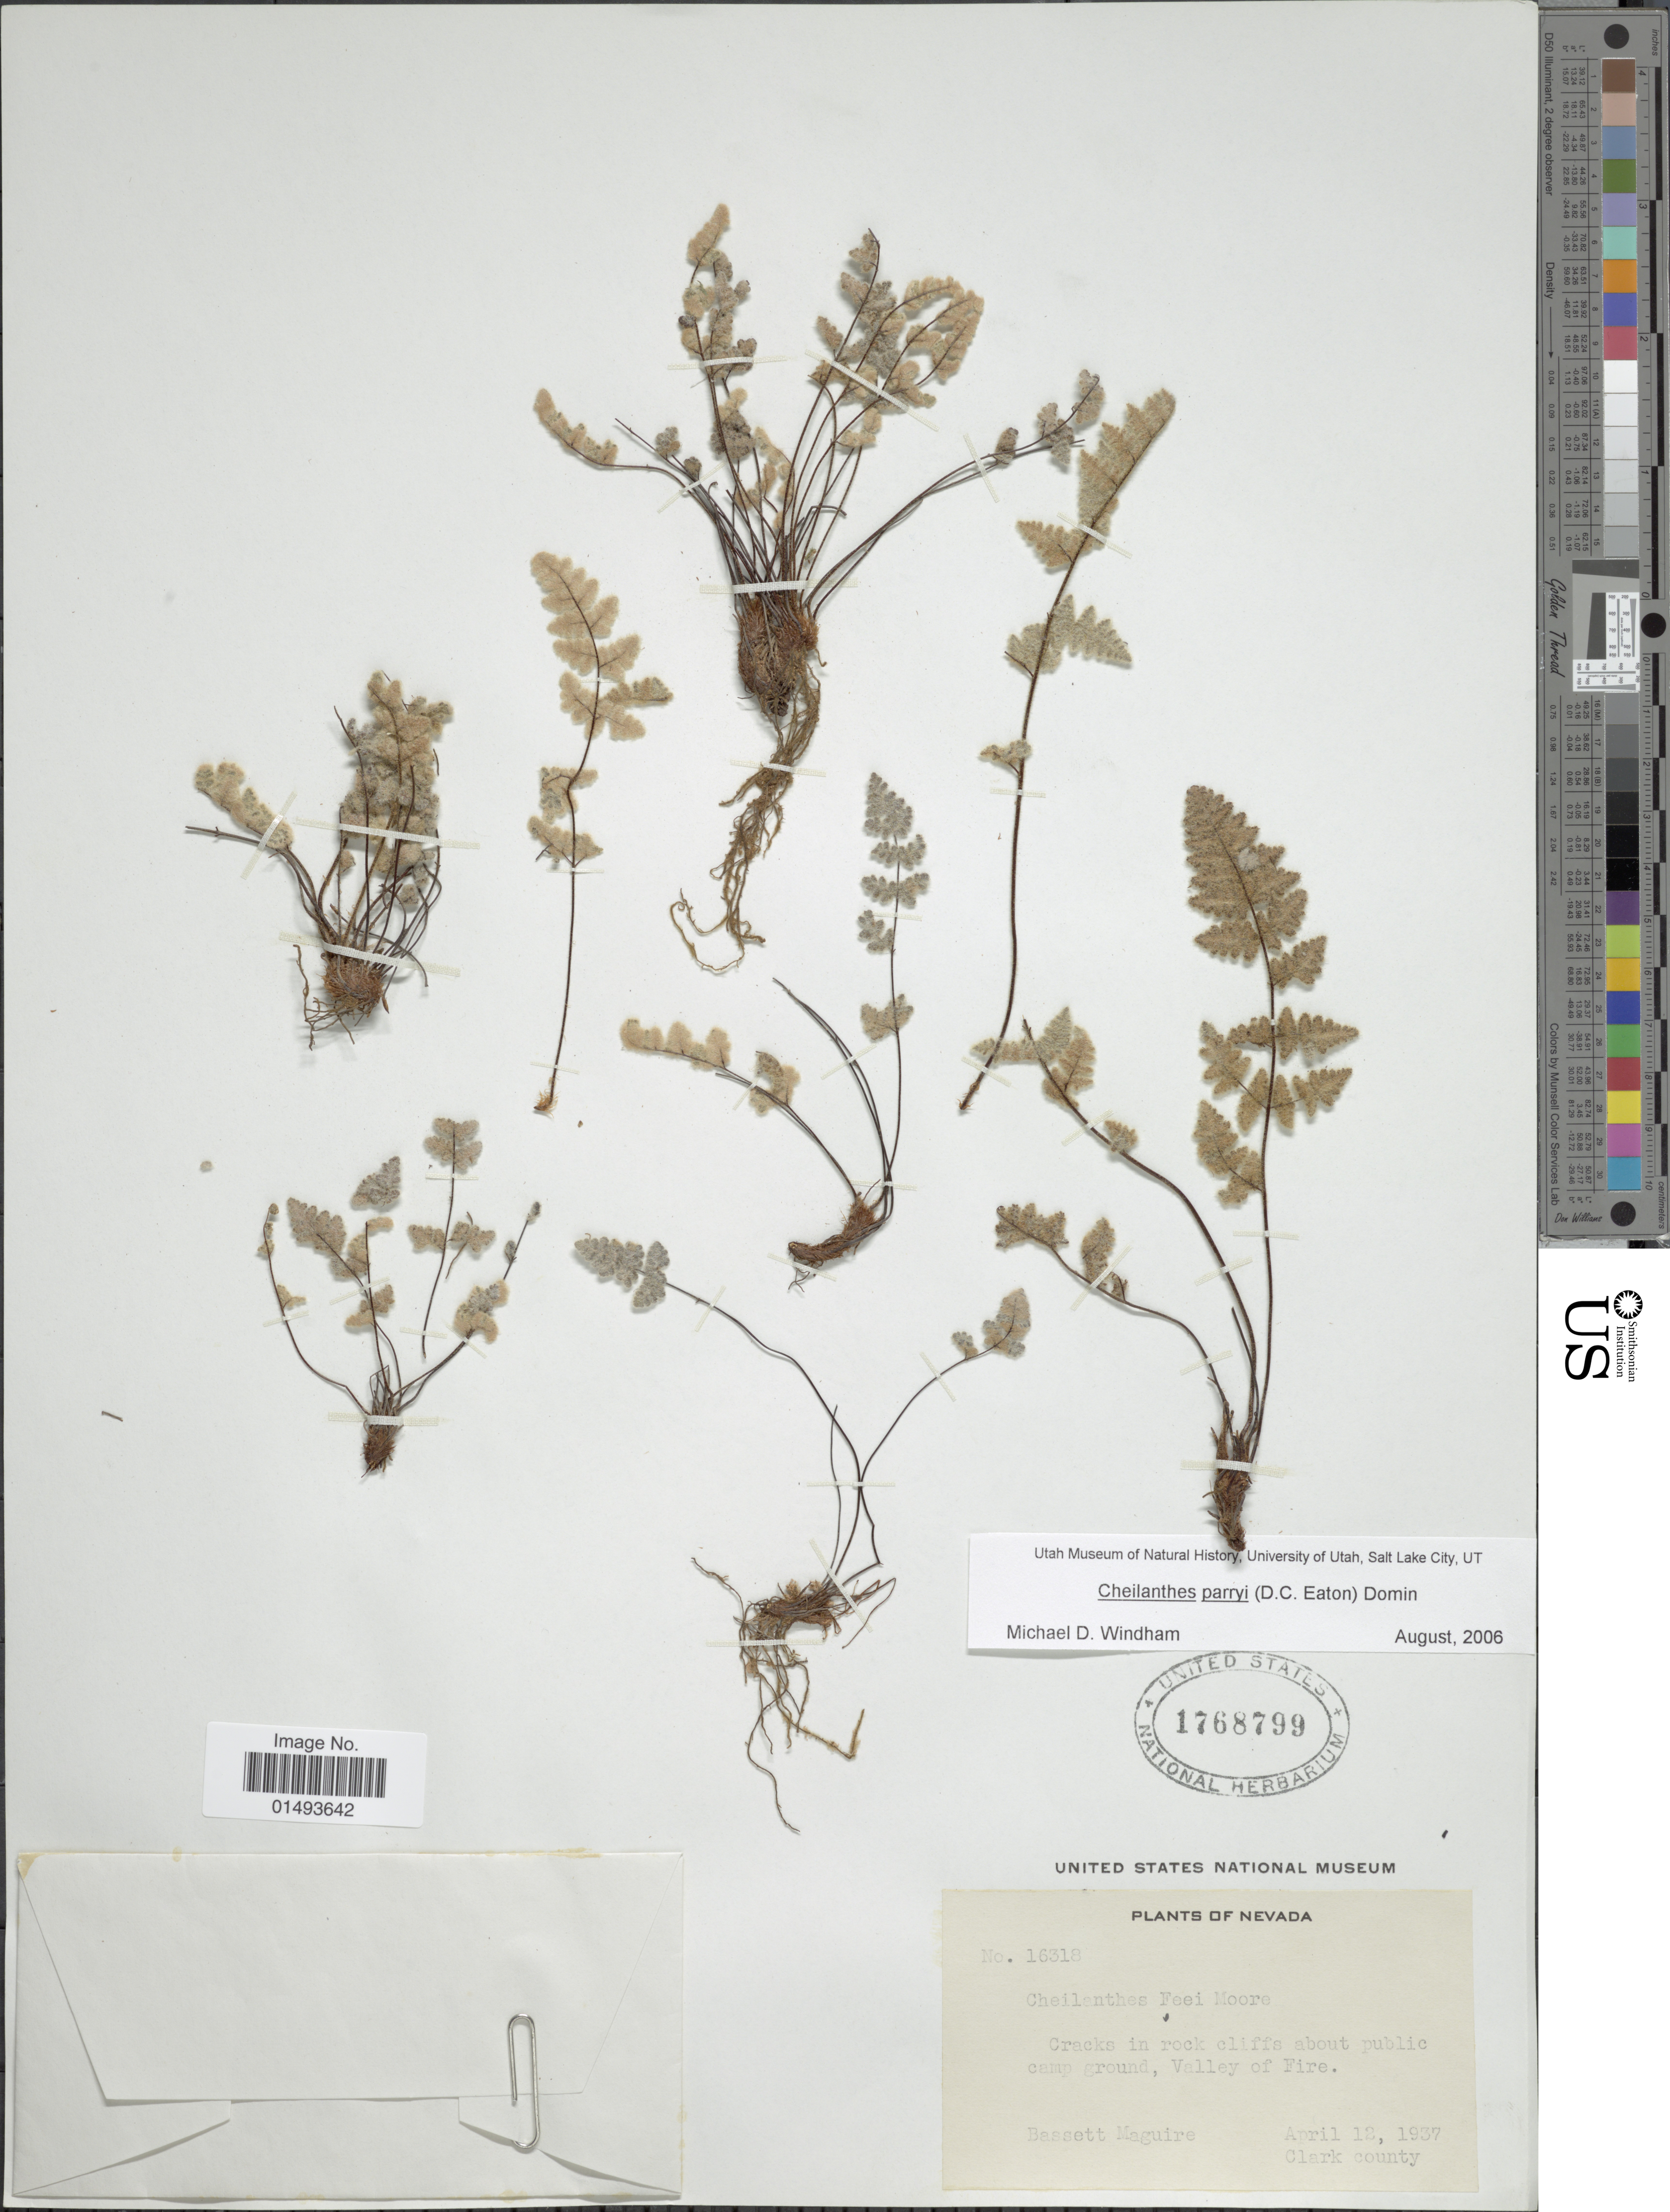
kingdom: Plantae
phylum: Tracheophyta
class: Polypodiopsida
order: Polypodiales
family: Pteridaceae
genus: Myriopteris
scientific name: Myriopteris parryi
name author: (D.C. Eaton) Grusz & Windham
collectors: B. Maguire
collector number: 16318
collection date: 1937-04-12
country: United States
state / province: Nevada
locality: Plants of Nevada, Cracks in rock cliffs about public camp ground, Valley of Fire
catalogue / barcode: US 1768799